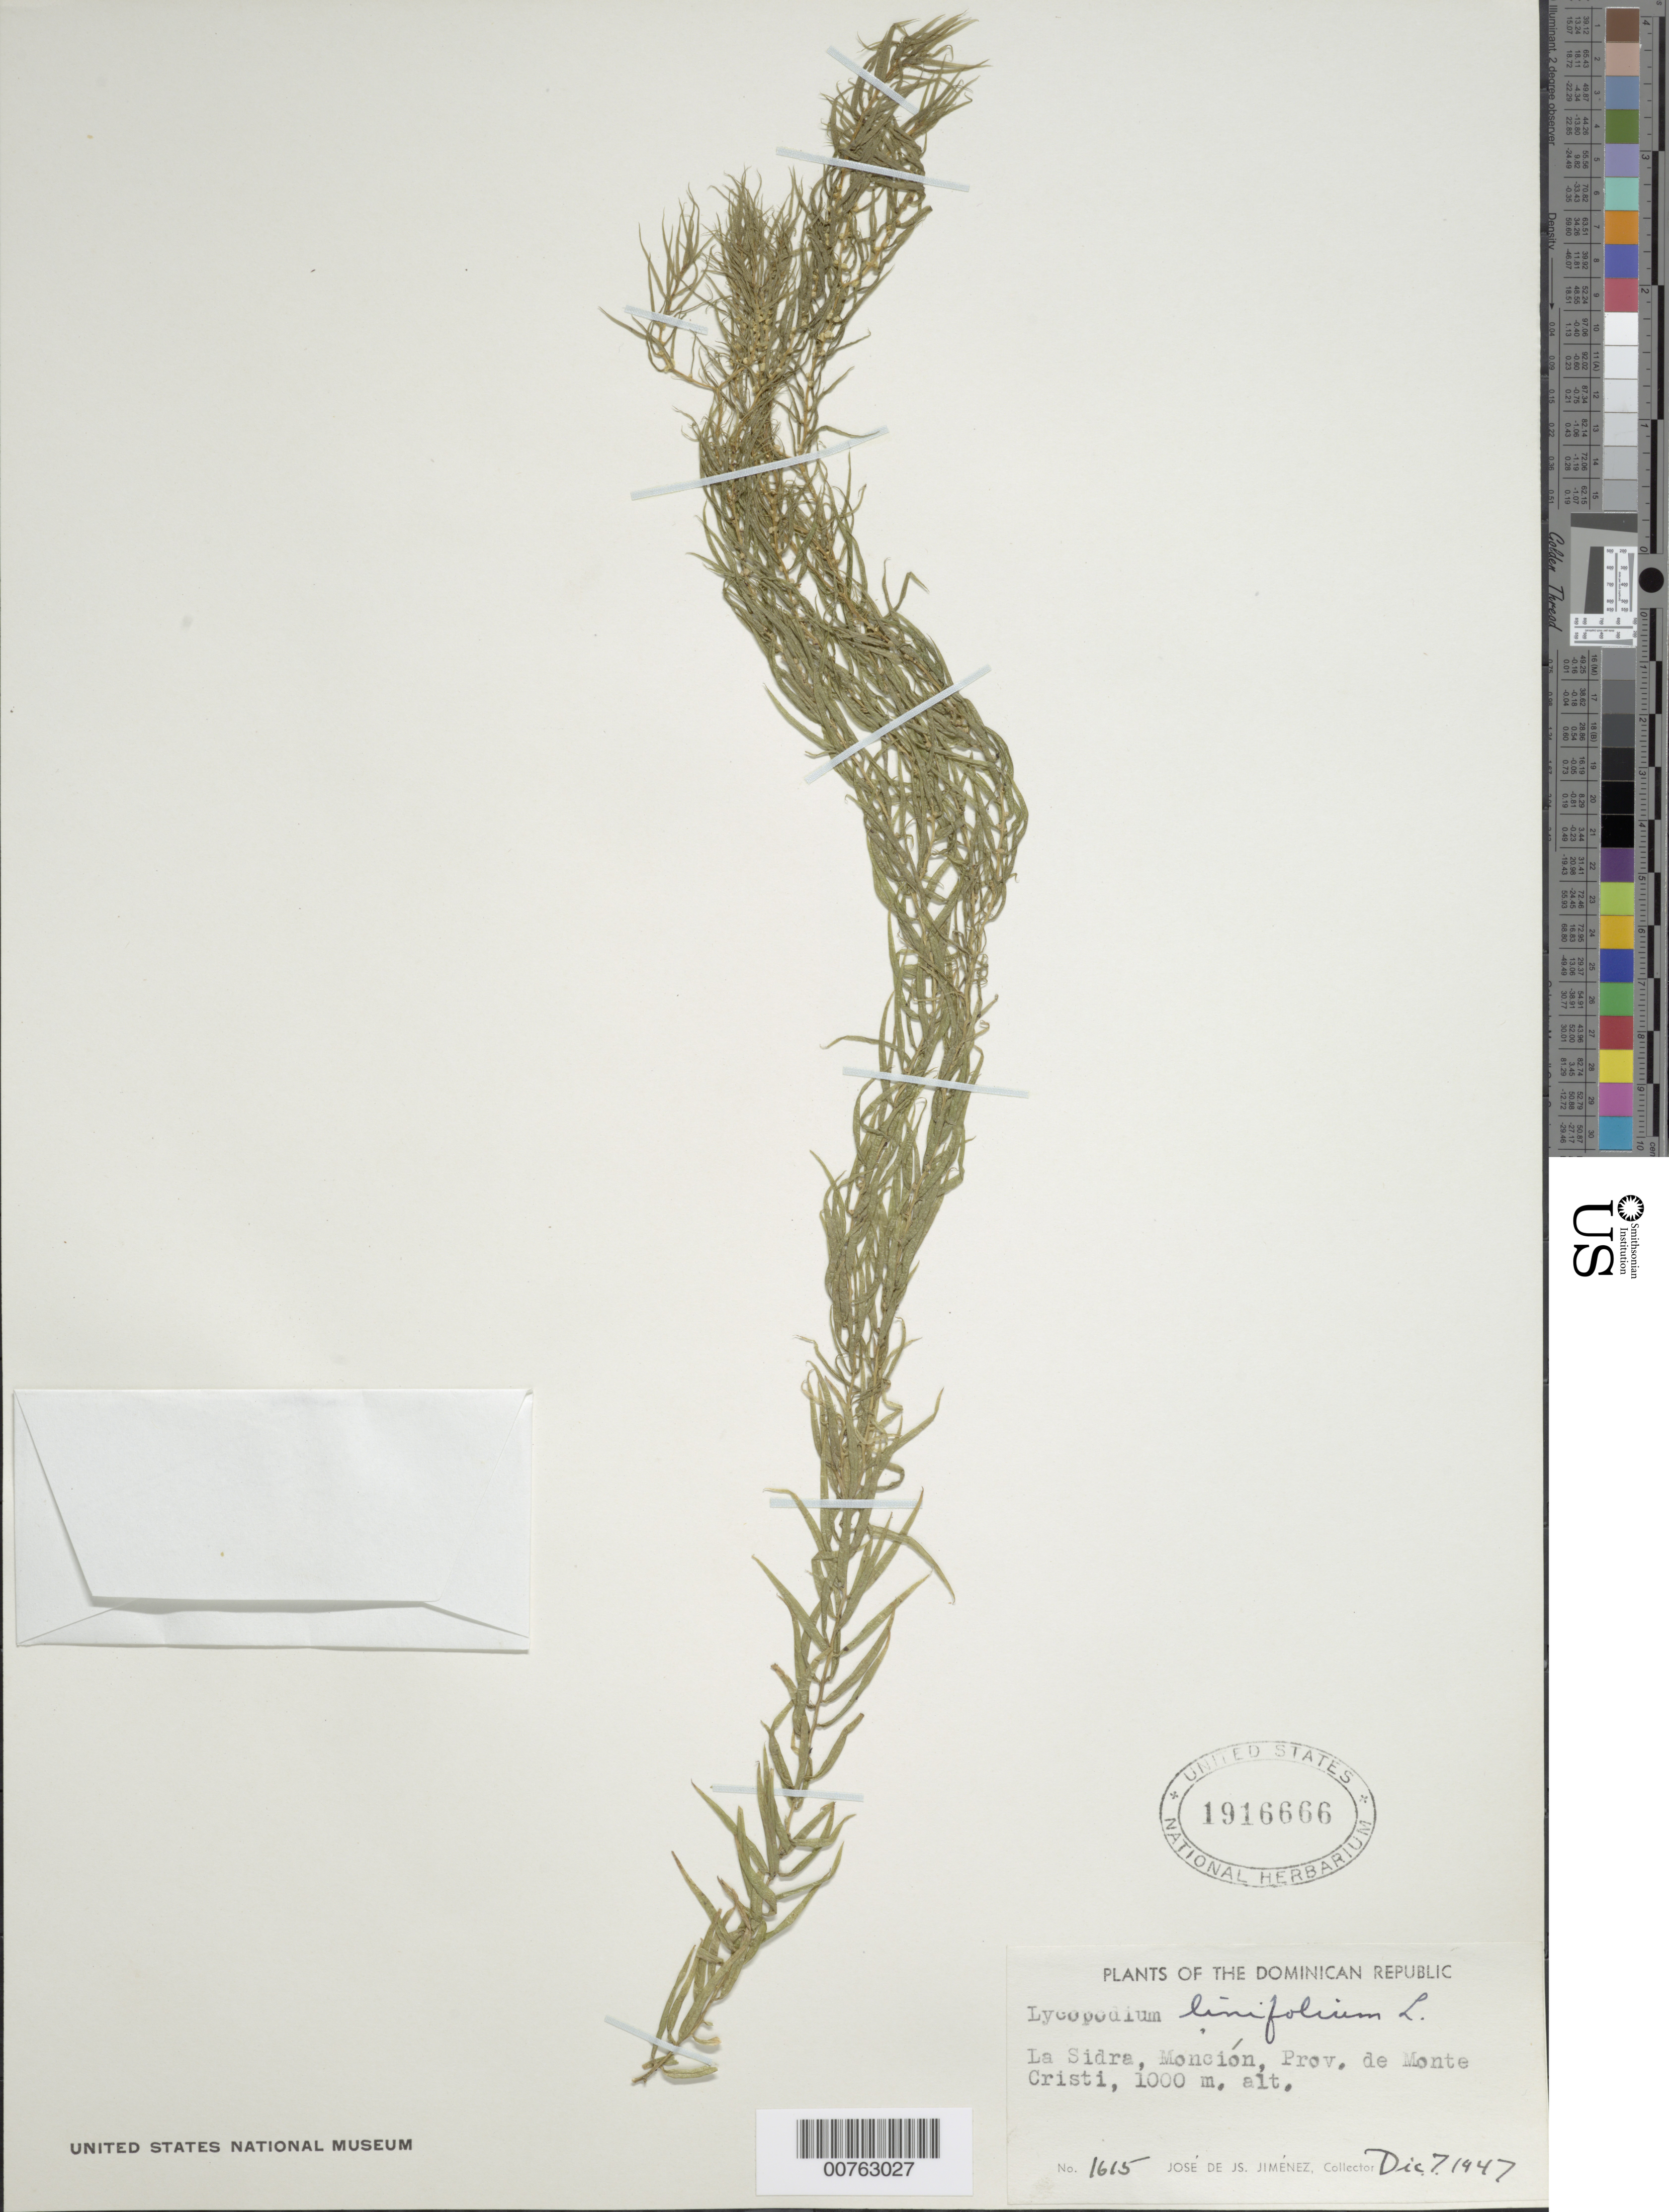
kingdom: Plantae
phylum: Tracheophyta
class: Lycopodiopsida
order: Lycopodiales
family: Lycopodiaceae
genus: Phlegmariurus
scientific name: Phlegmariurus linifolius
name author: (L.) B. Øllg.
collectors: J. J. Jiménez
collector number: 1615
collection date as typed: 07 Dec 1947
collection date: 1947-12-07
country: Dominican Republic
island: Hispaniola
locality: La Sidra, Monción. Prov. De Monte Cristi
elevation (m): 1000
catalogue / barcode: US 1916666